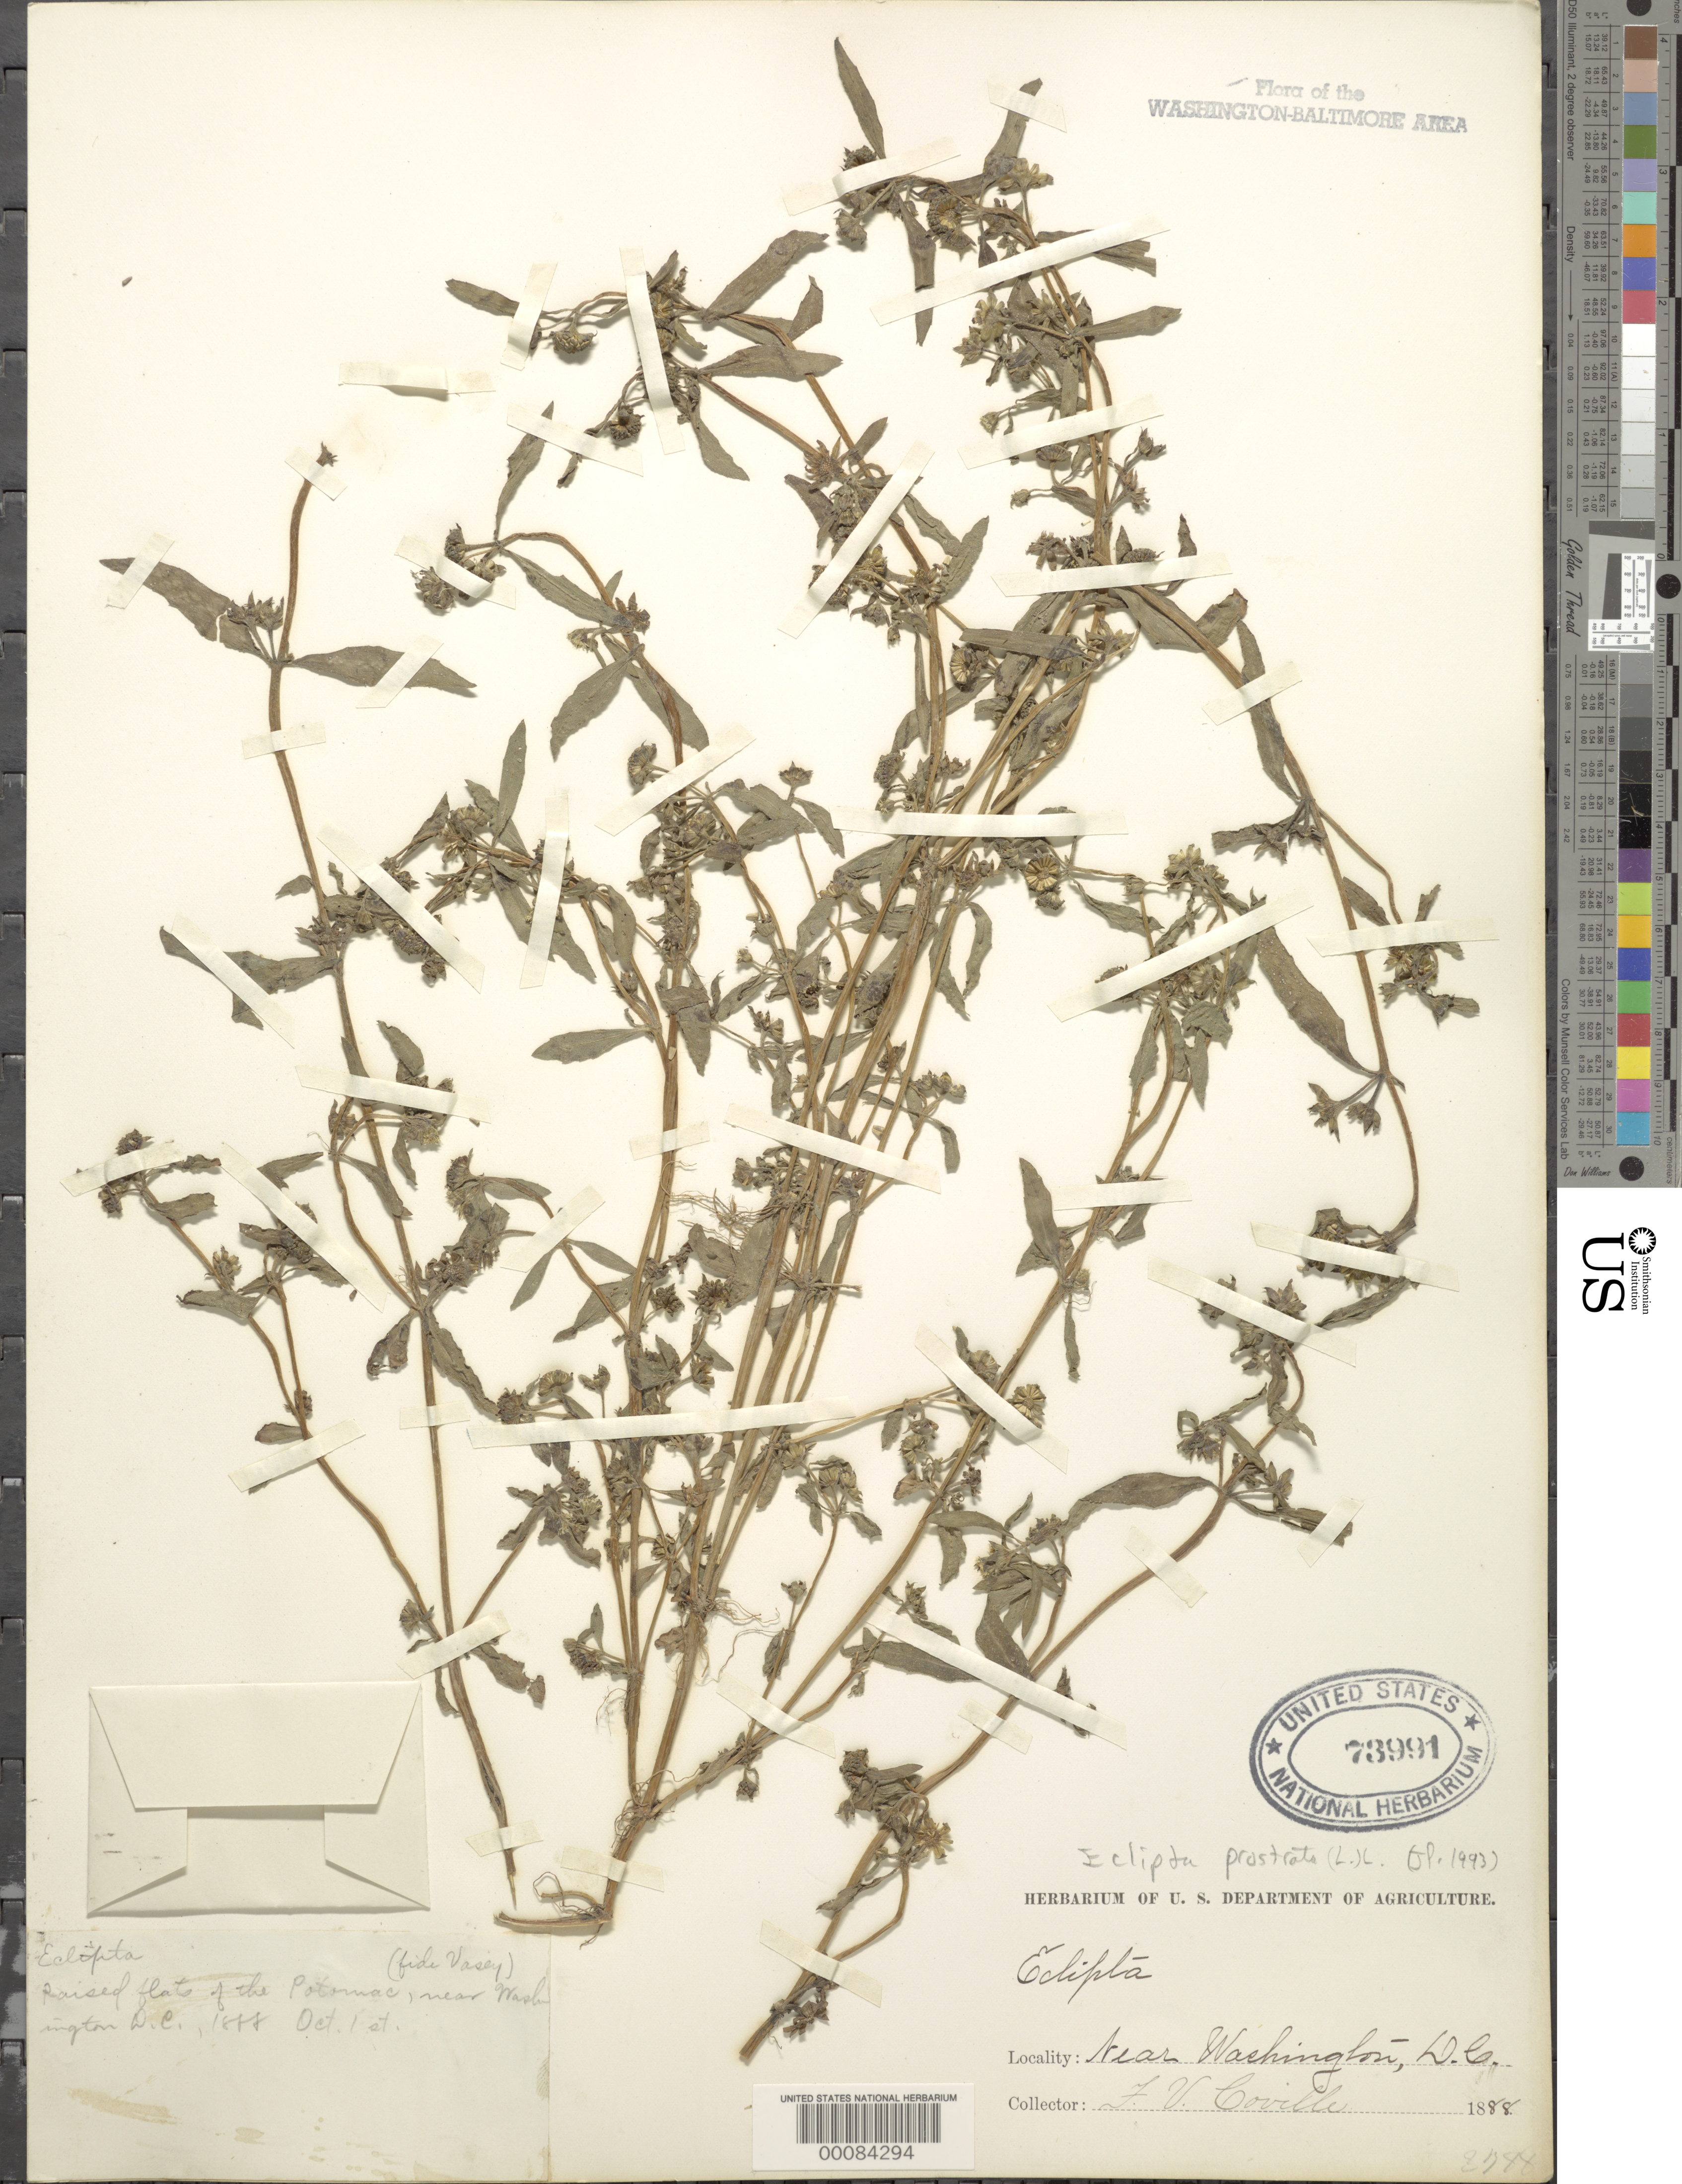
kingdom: Plantae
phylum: Tracheophyta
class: Magnoliopsida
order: Asterales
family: Asteraceae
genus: Eclipta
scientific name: Eclipta prostrata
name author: (L.) L.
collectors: F. V. Coville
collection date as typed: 01 Oct 1888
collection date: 1888-10-01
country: United States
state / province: District of Columbia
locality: Potomac flats C. & O. Canal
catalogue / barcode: US 73991